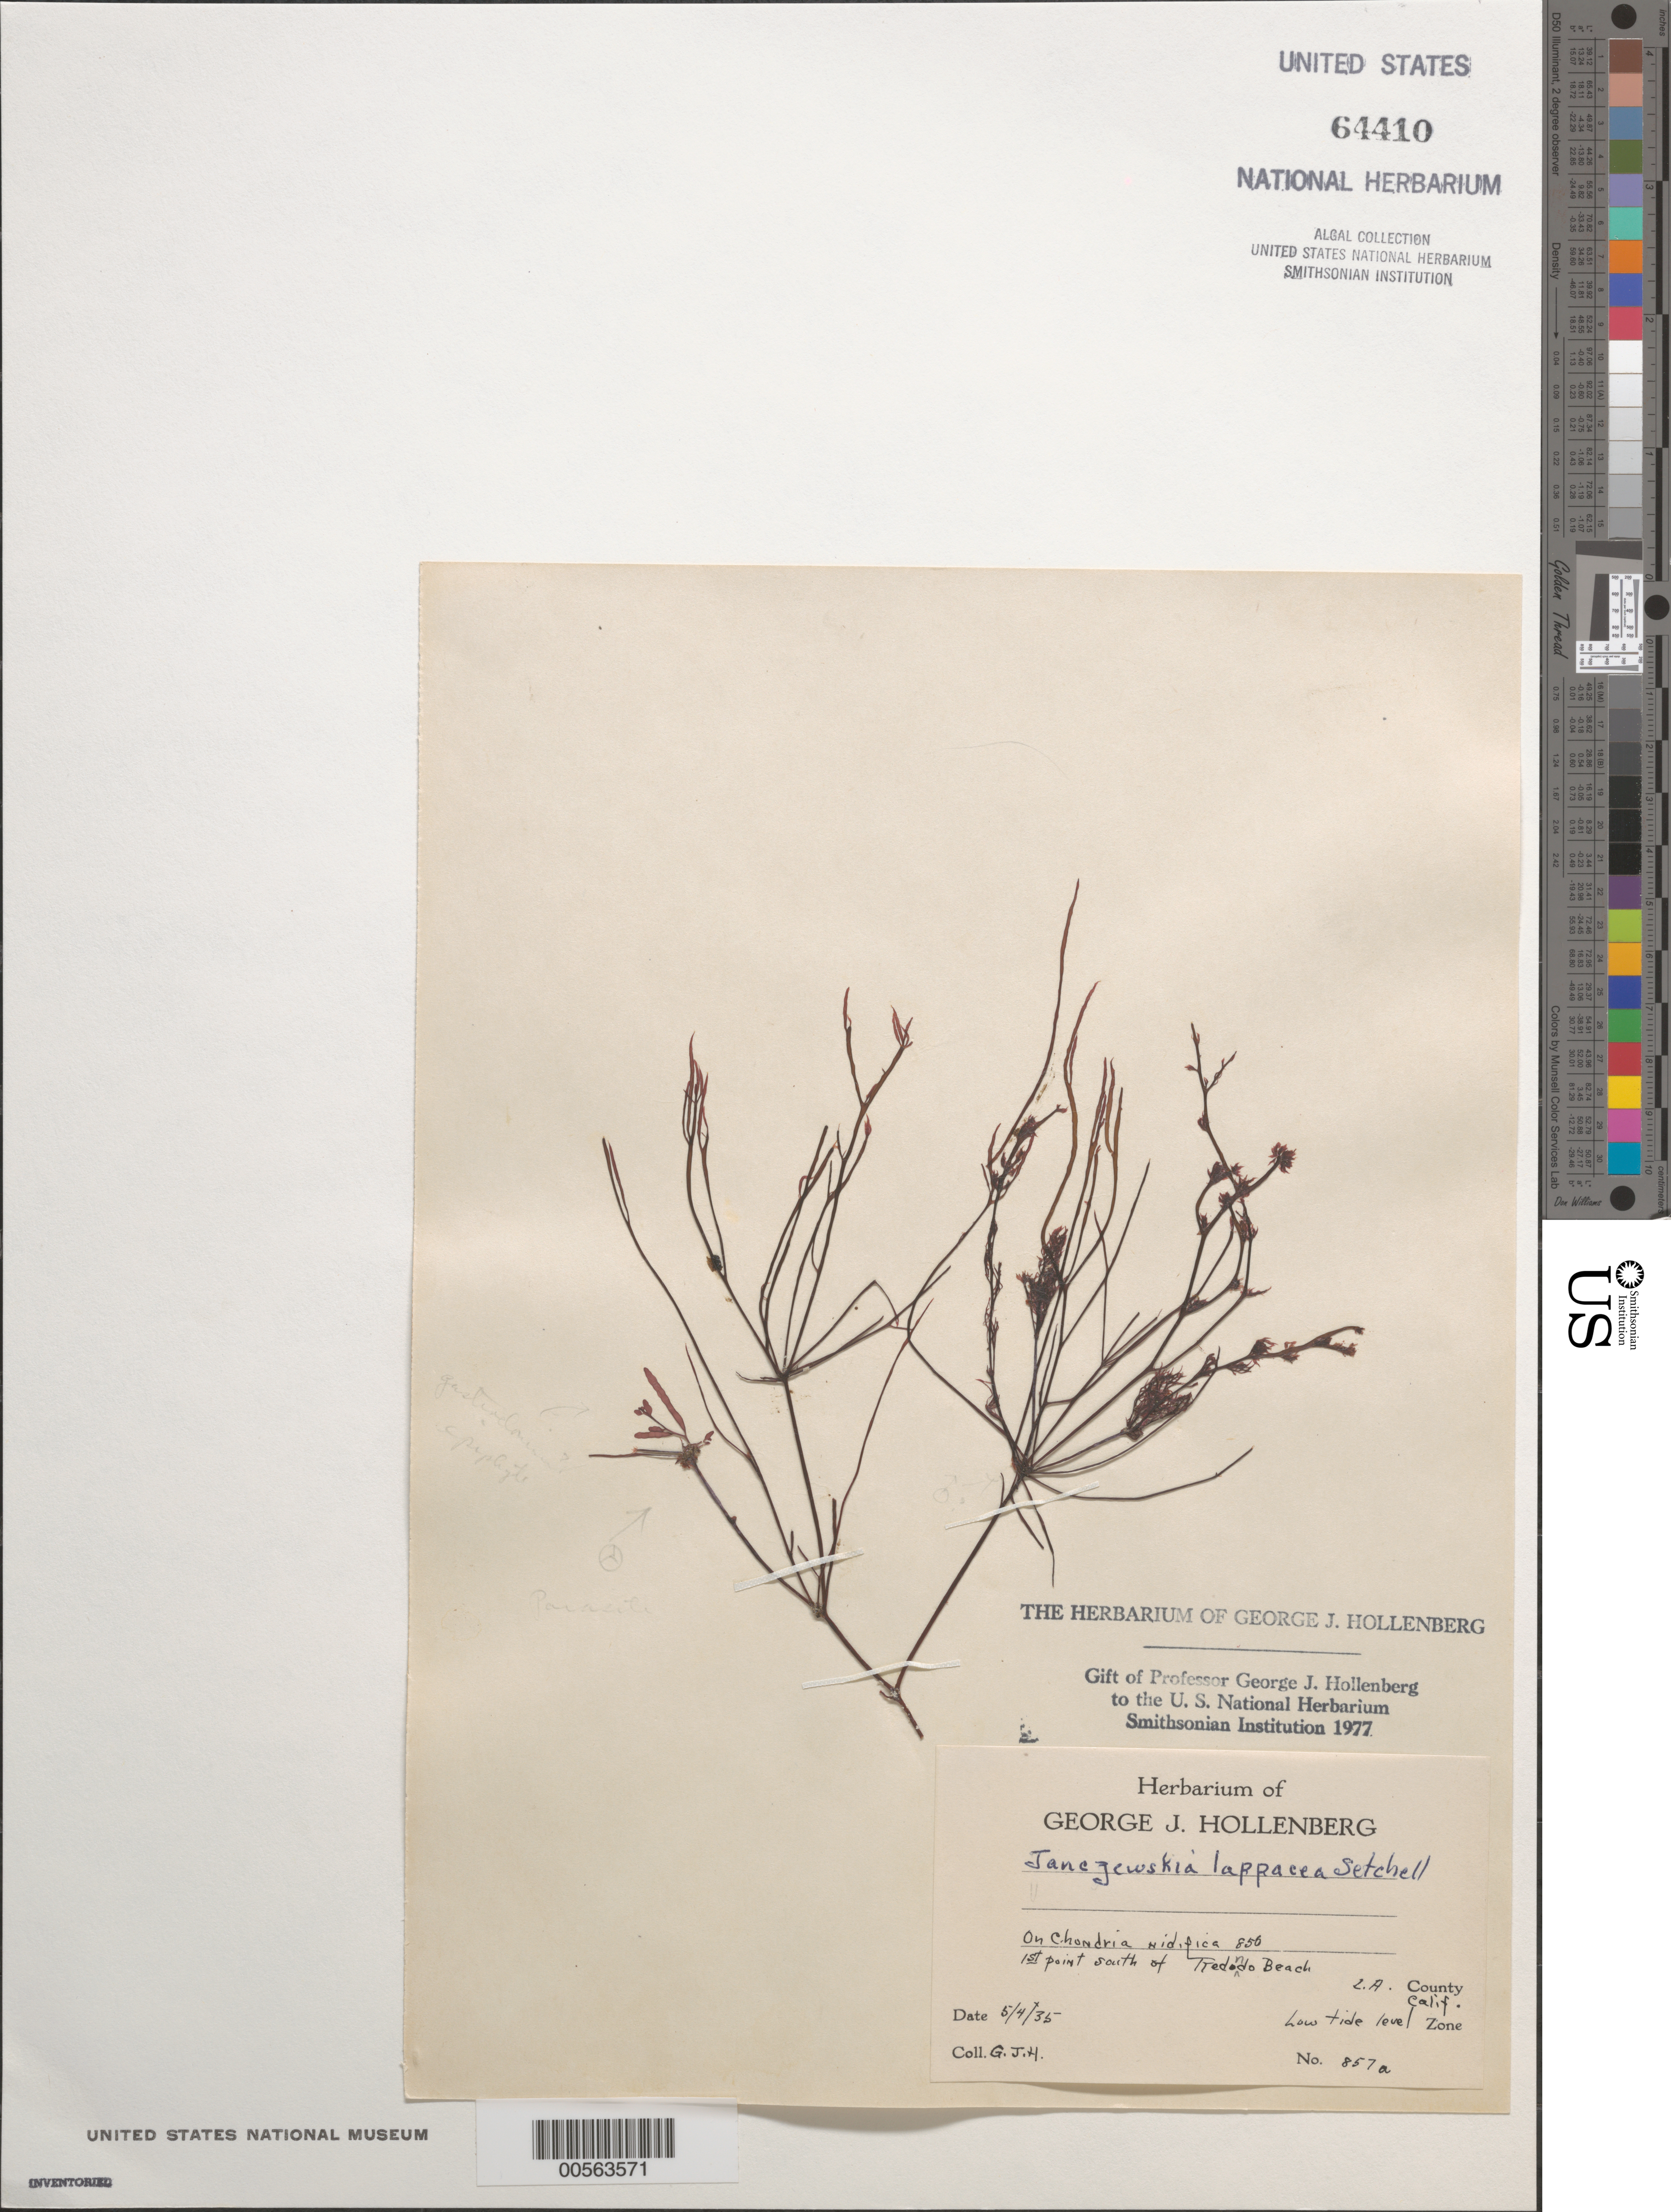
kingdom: Plantae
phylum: Rhodophyta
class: Florideophyceae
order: Ceramiales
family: Rhodomelaceae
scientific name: Heterojanczewskia lappacea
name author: (Setchell) K.W. Nam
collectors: G. Hollenberg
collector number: GJH 857a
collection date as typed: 04 May 1935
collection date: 1935-05-04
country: United States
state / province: California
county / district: Los Angeles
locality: First point south of Redondo Beach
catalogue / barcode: US 64410